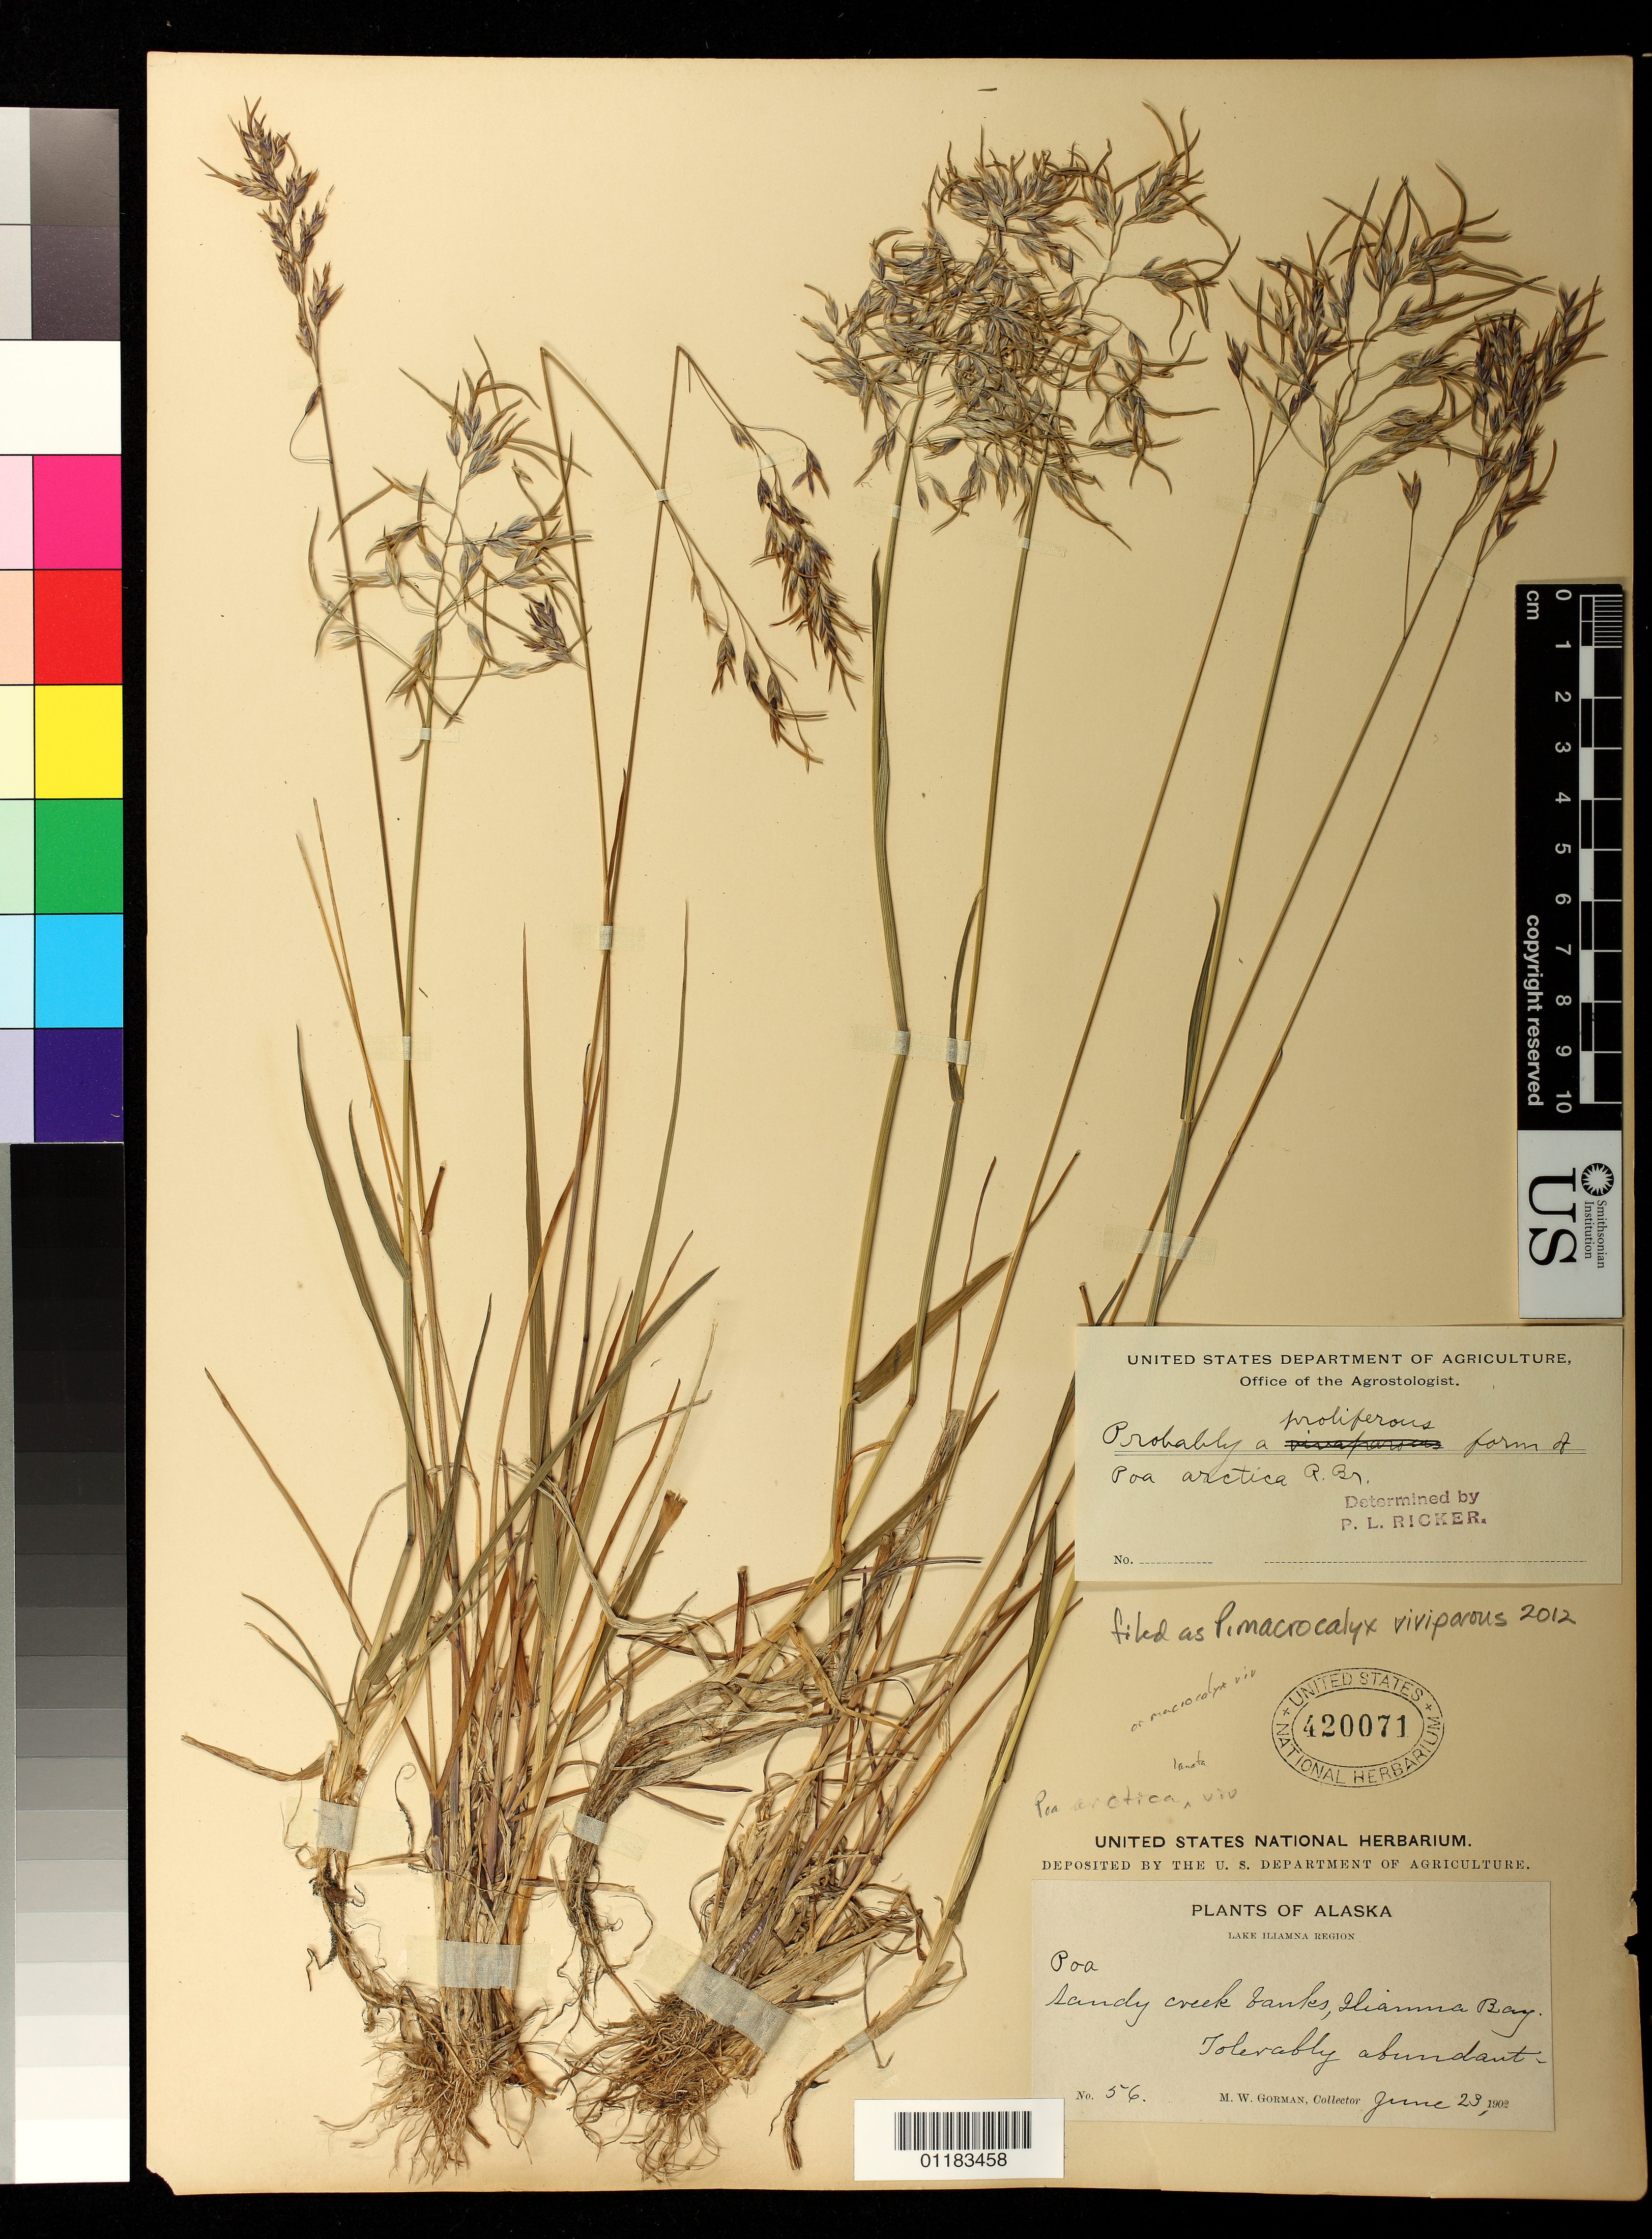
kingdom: Plantae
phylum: Tracheophyta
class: Liliopsida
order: Poales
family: Poaceae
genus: Poa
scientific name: Poa macrocalyx var. vivipara ined.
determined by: Poaceae Reorganization Project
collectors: M. W. Gorman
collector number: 56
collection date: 1902-06-23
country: United States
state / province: Alaska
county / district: Lake and Peninsula Borough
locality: Sandy creek banks, Iliamna Bay.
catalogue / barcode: US 420071